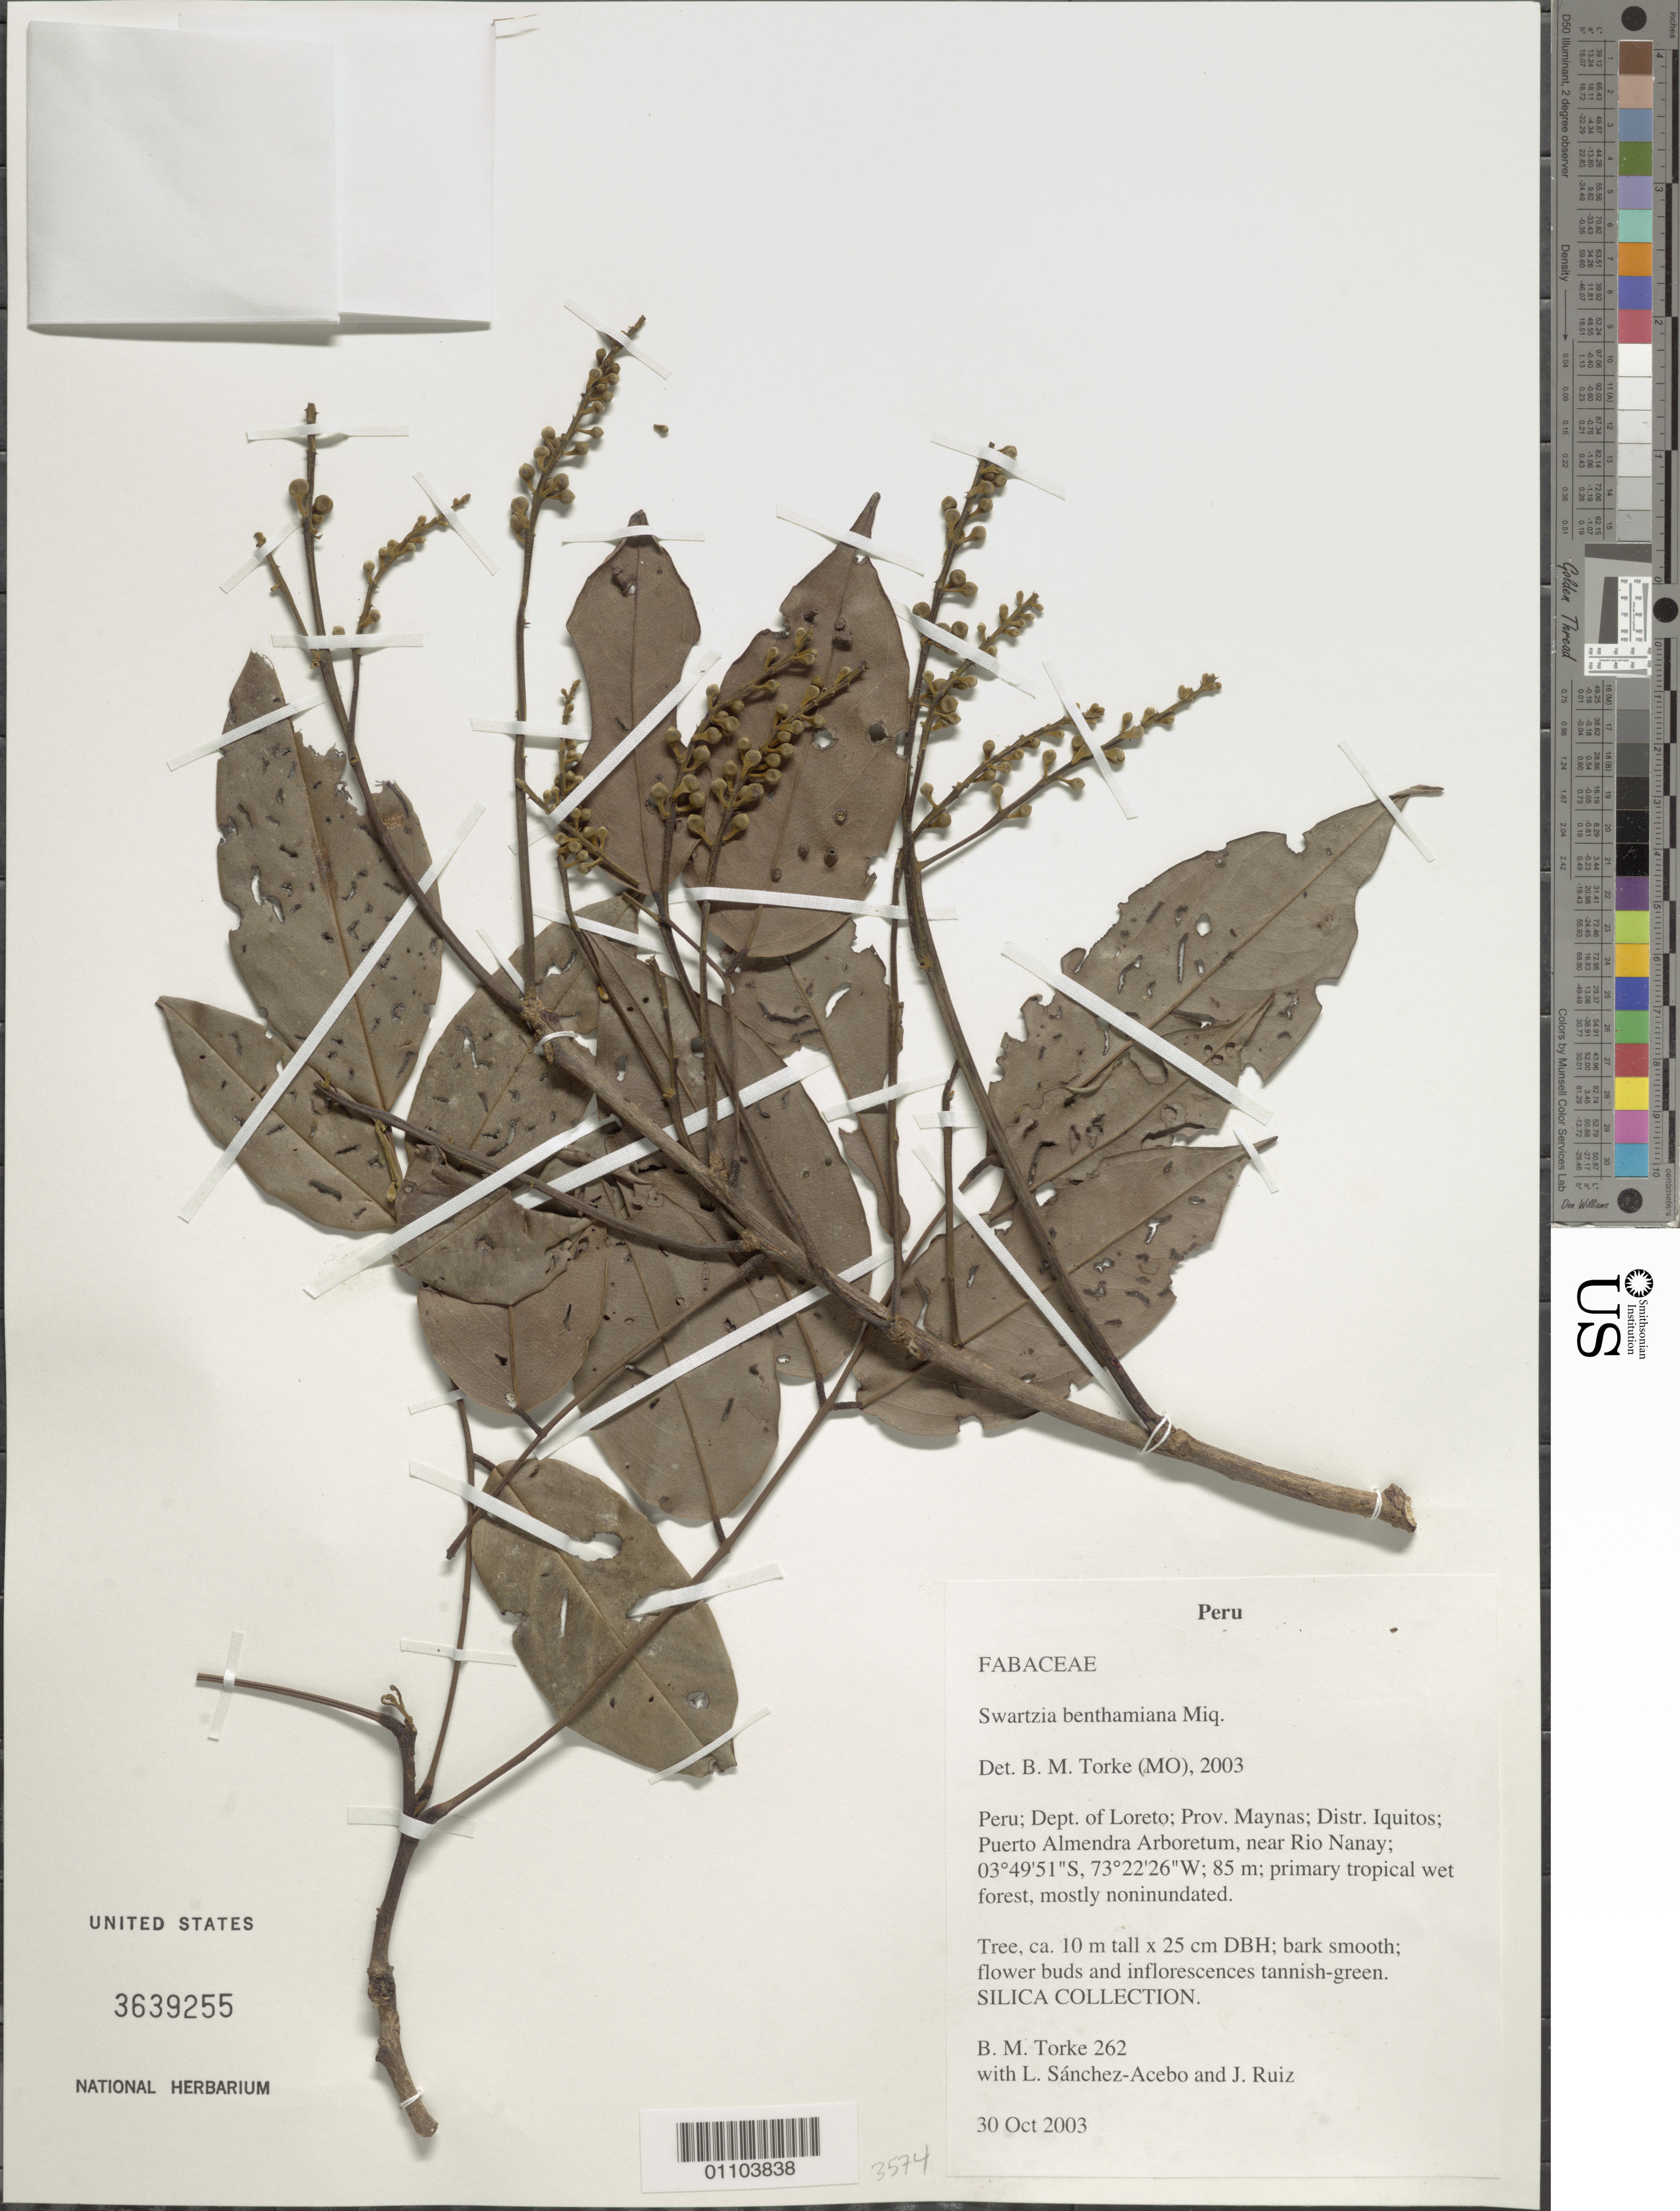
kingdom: Plantae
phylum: Tracheophyta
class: Magnoliopsida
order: Fabales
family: Fabaceae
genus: Swartzia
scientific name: Swartzia benthamiana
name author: Miq.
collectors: B. M. Torke, L. Sanchez-Acebo & J. Ruiz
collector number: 262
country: Peru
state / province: Loreto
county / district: Maynas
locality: Iquitos, Puerto Almendra Arboretum, neaer Rio Nanay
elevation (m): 85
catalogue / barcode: US 3639255